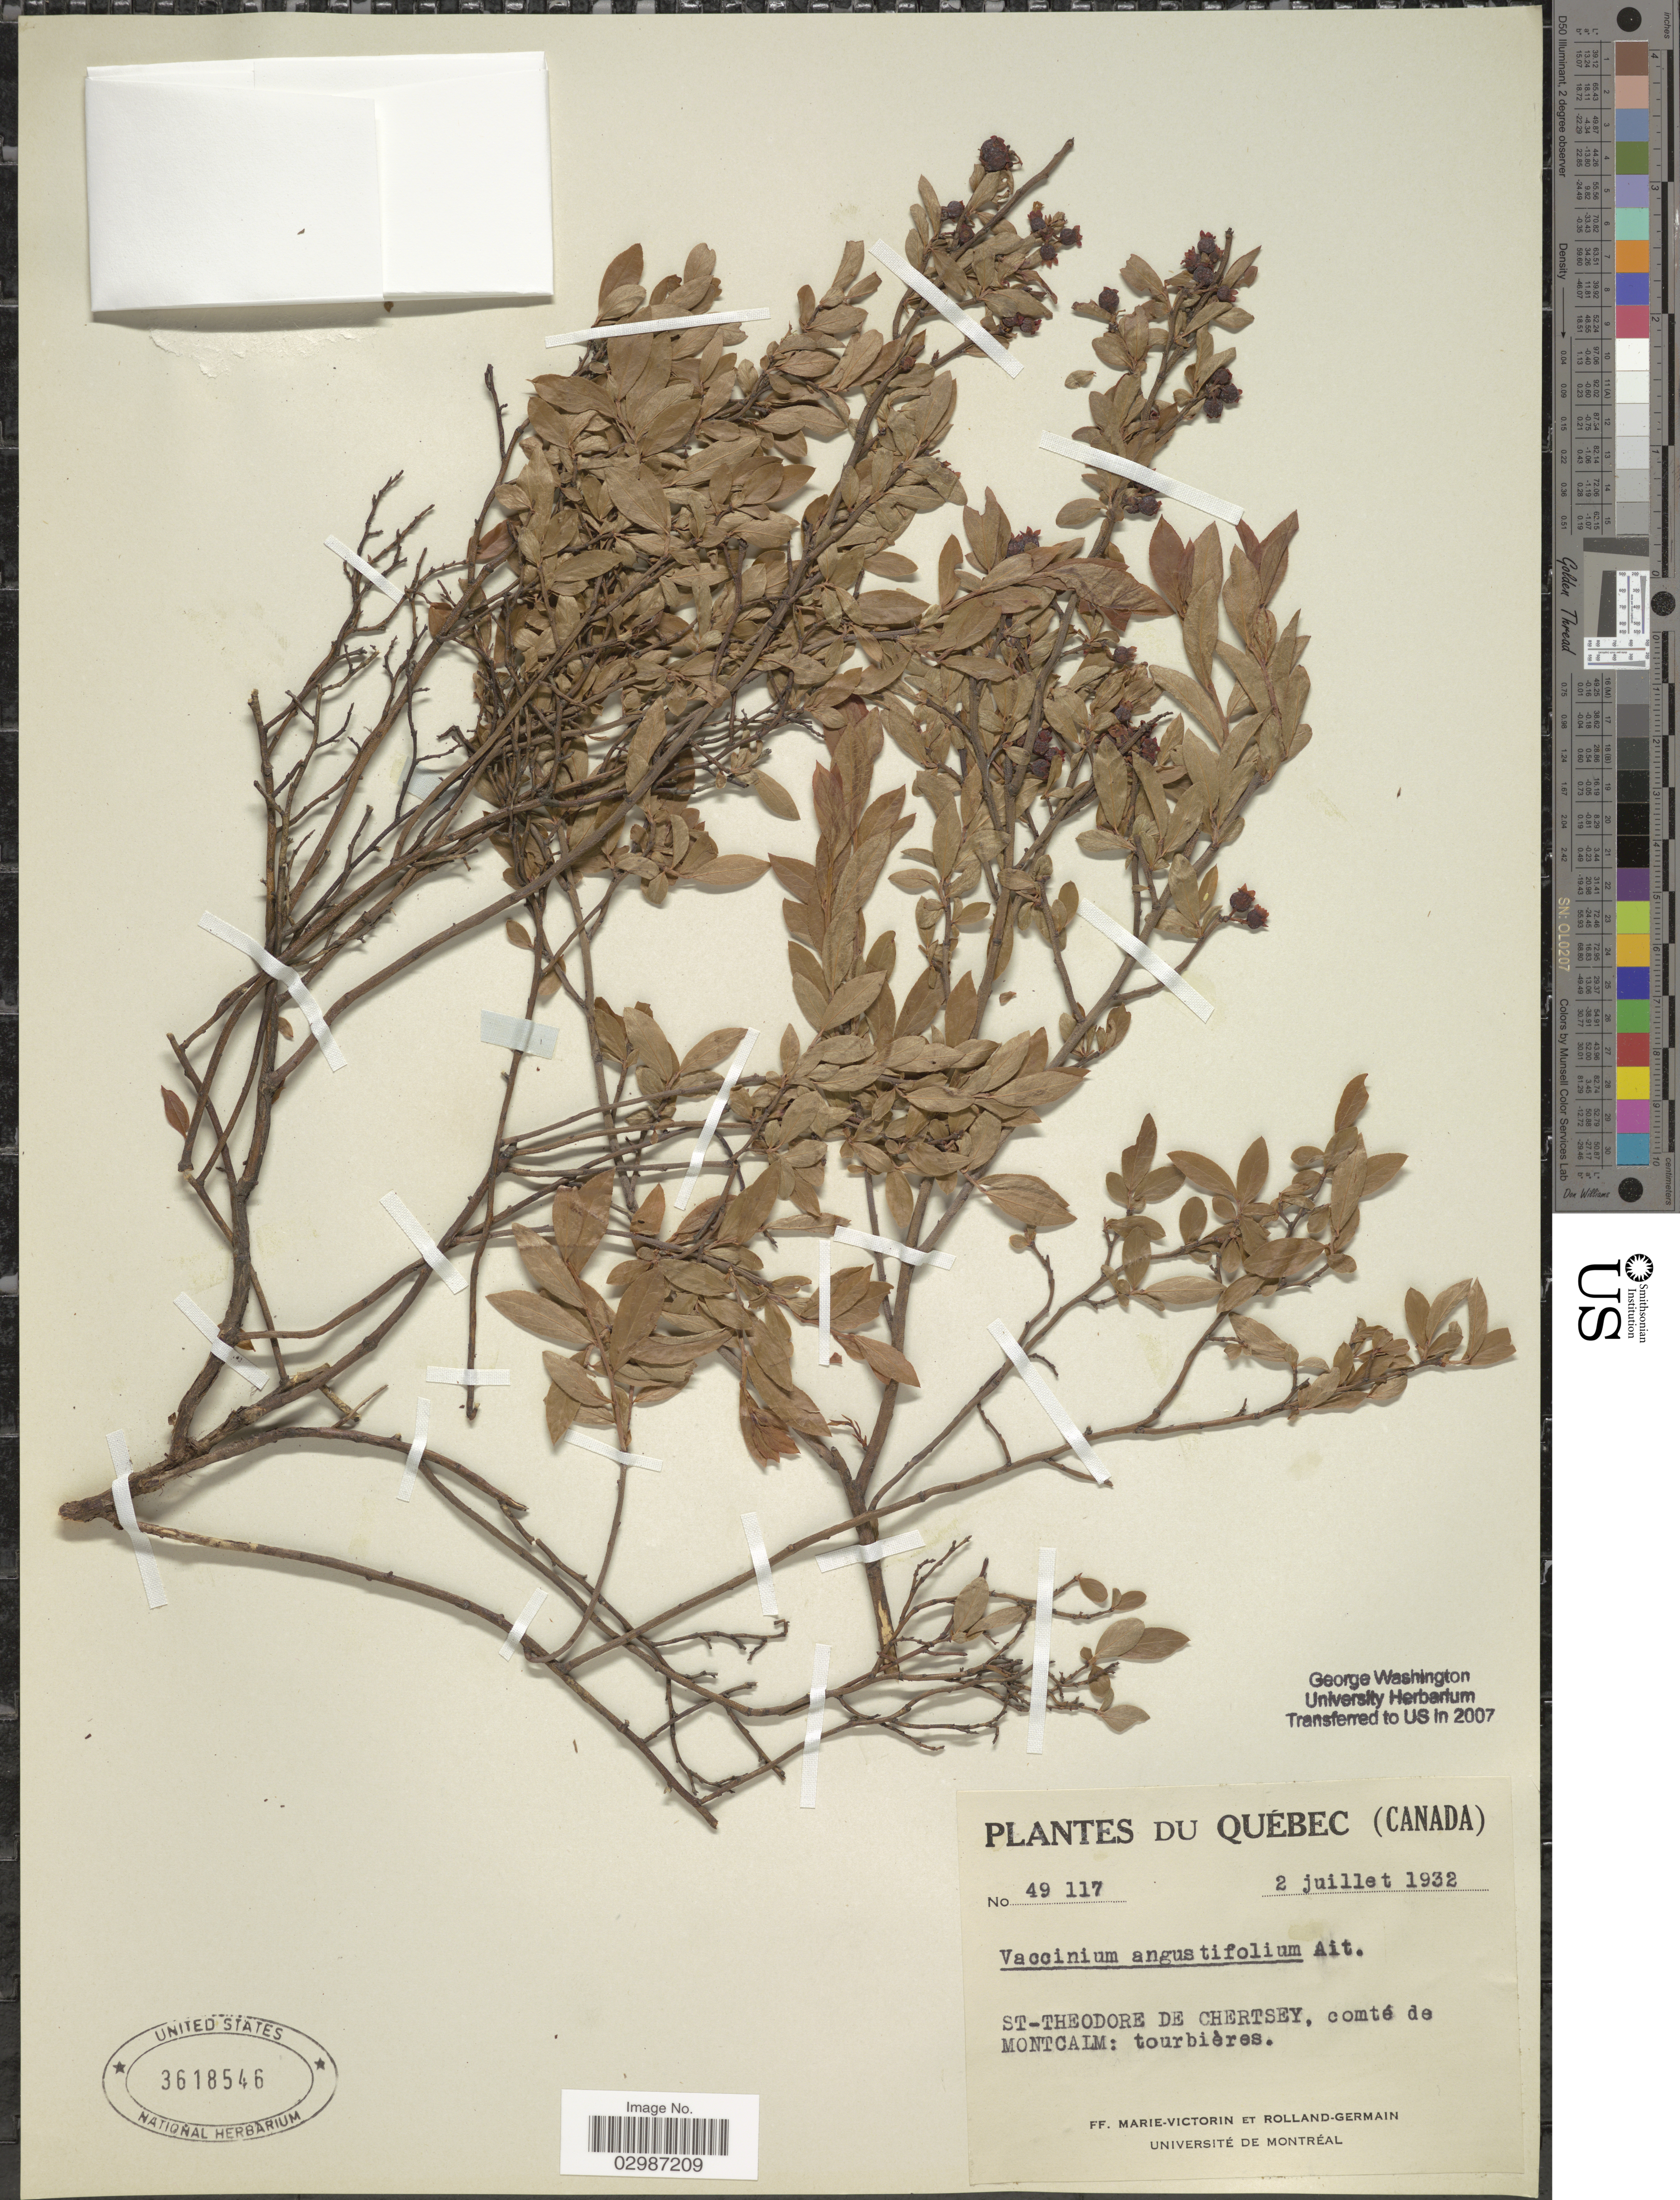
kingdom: Plantae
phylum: Tracheophyta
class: Magnoliopsida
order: Ericales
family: Ericaceae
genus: Vaccinium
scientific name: Vaccinium angustifolium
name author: Aiton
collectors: F. Marie-Victorin & Rolland-Germain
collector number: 49117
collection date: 1932-07-02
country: Canada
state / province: Quebec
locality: St. Theodore de Chertsey, comté de Montcalm: tourbières.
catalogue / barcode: US 3618546